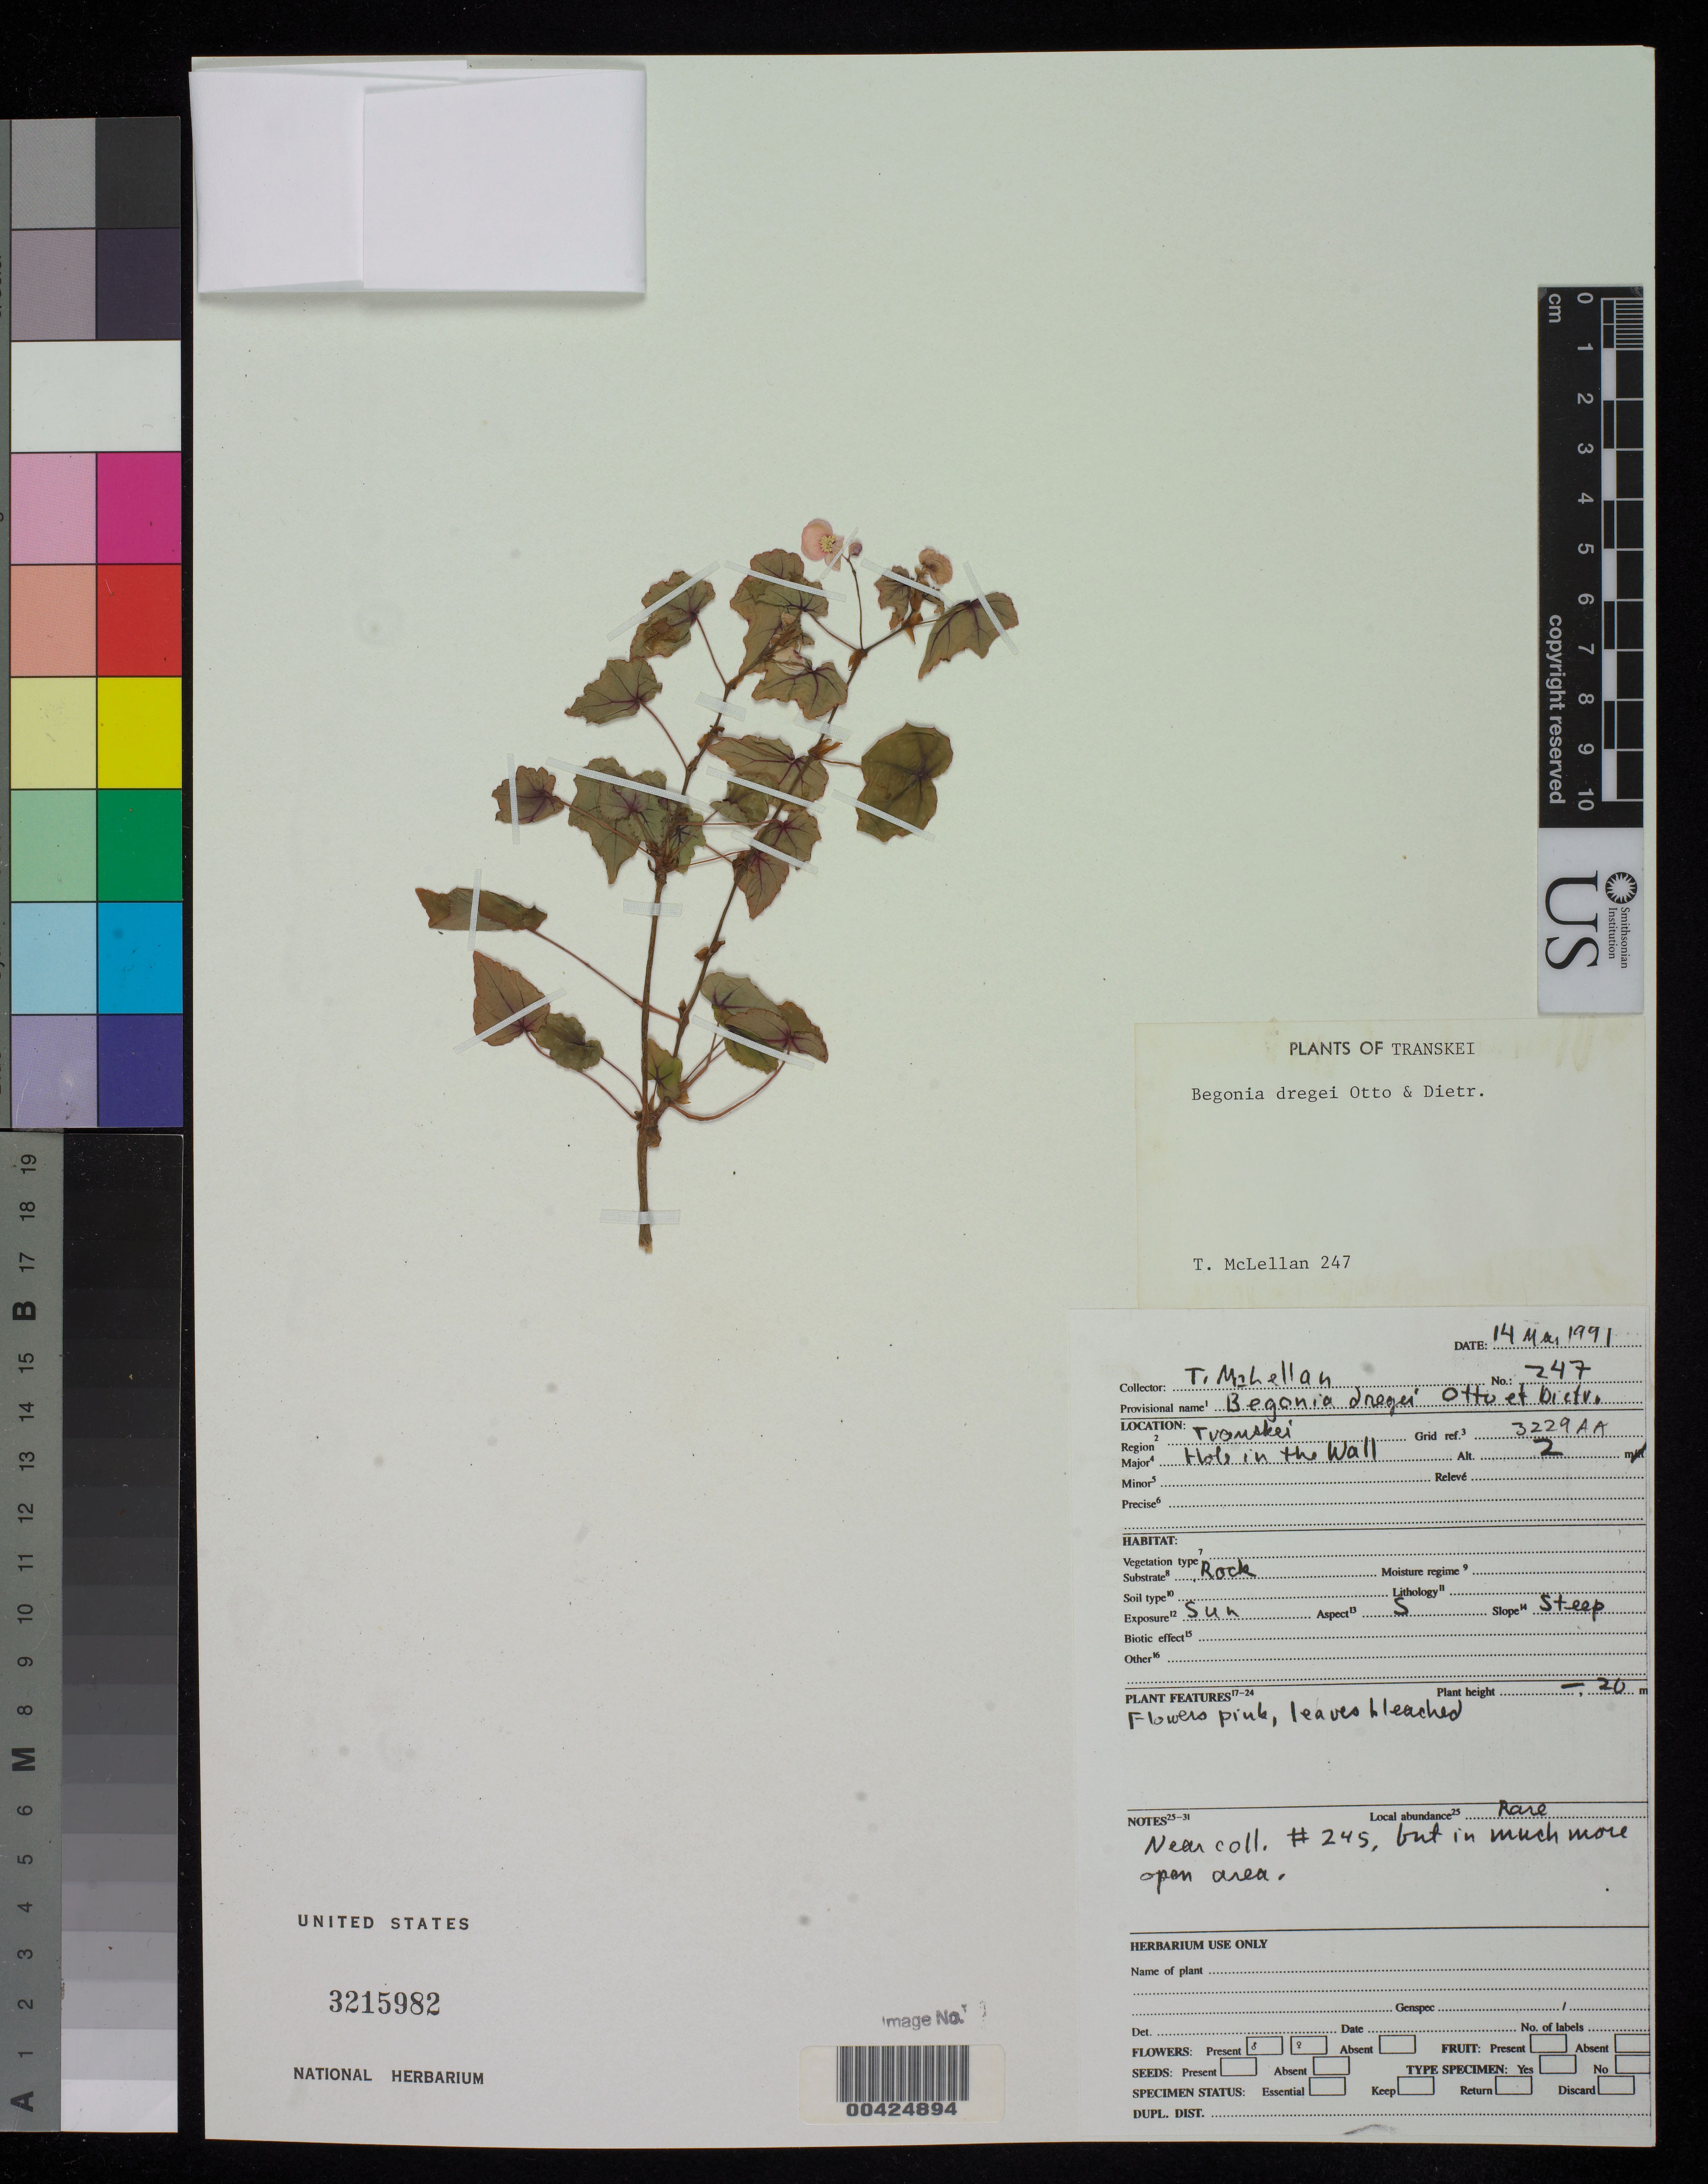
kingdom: Plantae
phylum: Tracheophyta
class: Magnoliopsida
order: Cucurbitales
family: Begoniaceae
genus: Begonia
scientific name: Begonia dregei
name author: Otto & D. Dietr.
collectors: T. McLellan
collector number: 247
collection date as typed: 14 Mar 1991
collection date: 1991-03-14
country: South Africa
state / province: Eastern Cape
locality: Transkei.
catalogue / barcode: US 3215982